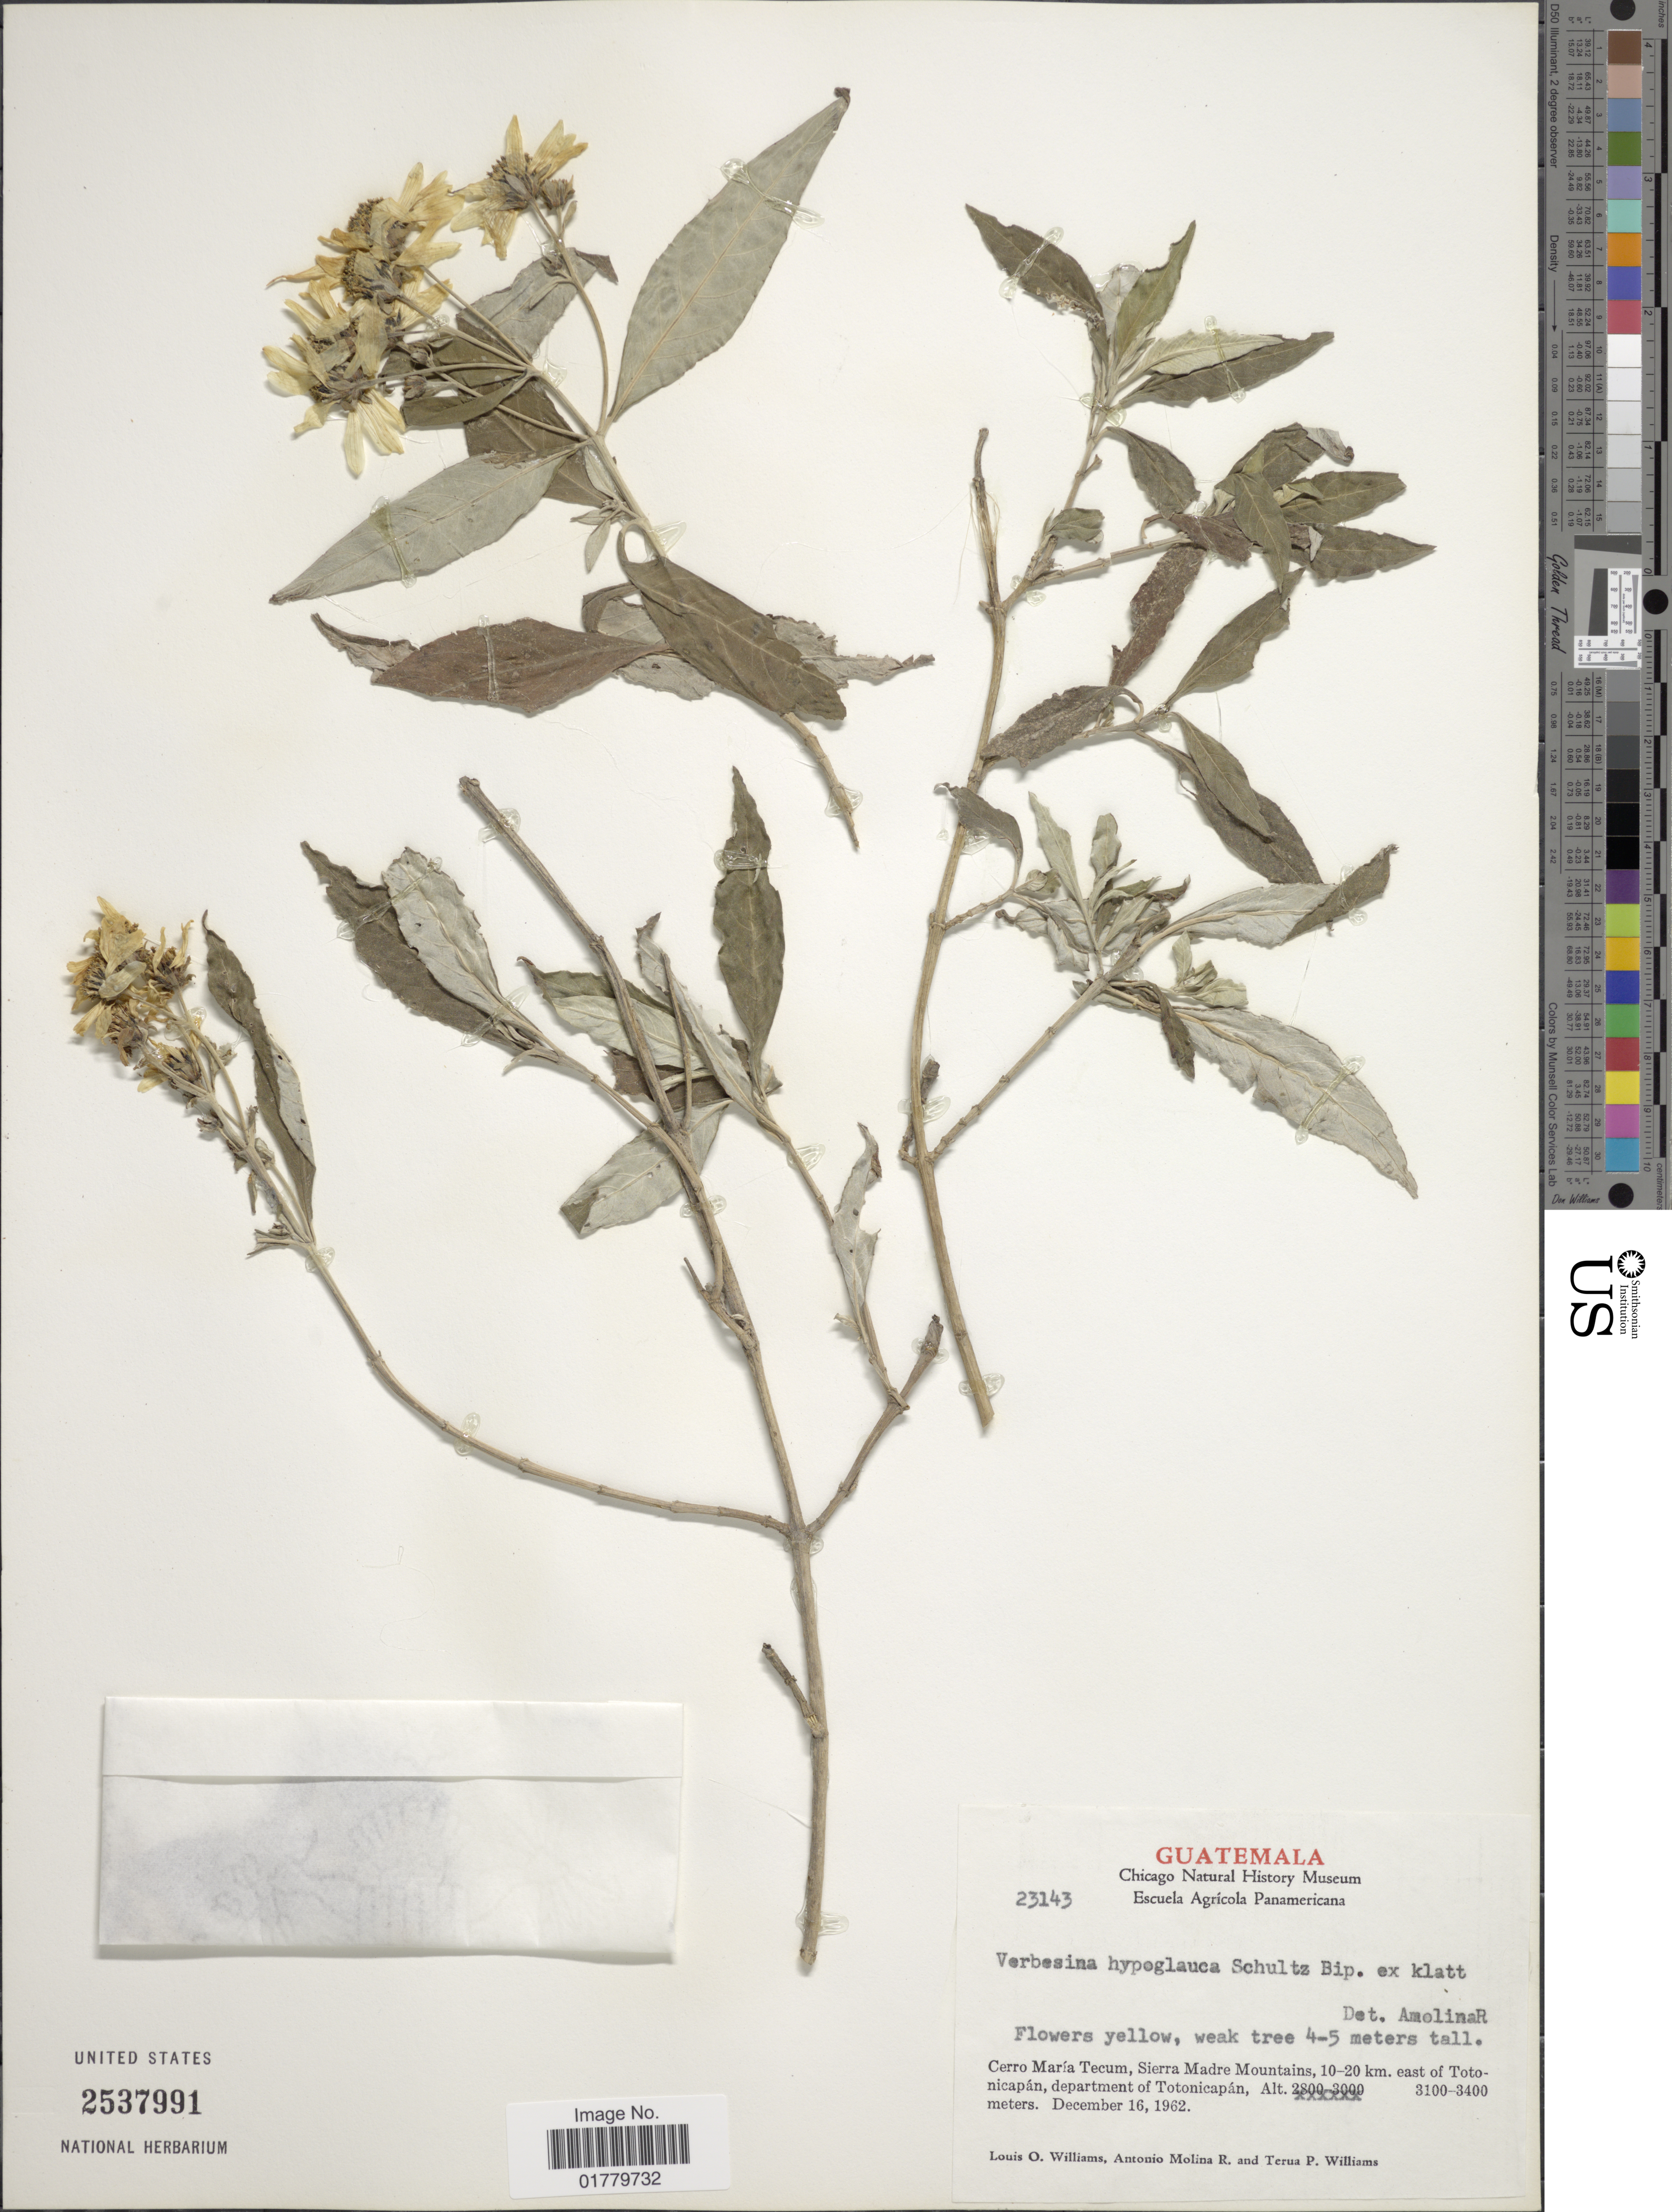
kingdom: Plantae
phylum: Tracheophyta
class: Magnoliopsida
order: Asterales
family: Asteraceae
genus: Verbesina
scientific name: Verbesina hypoglauca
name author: Sch. Bip. ex Klatt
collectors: L. O. Williams, A. Molina R. & T. P. Williams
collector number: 23143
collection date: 1962-12-16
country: Guatemala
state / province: Totonicapan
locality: Cerro María Tecum, Sierra Madre Mountains, 10-20 km. east of Totonicapán, department of Totonicapán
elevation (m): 3100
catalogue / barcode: US 2537991